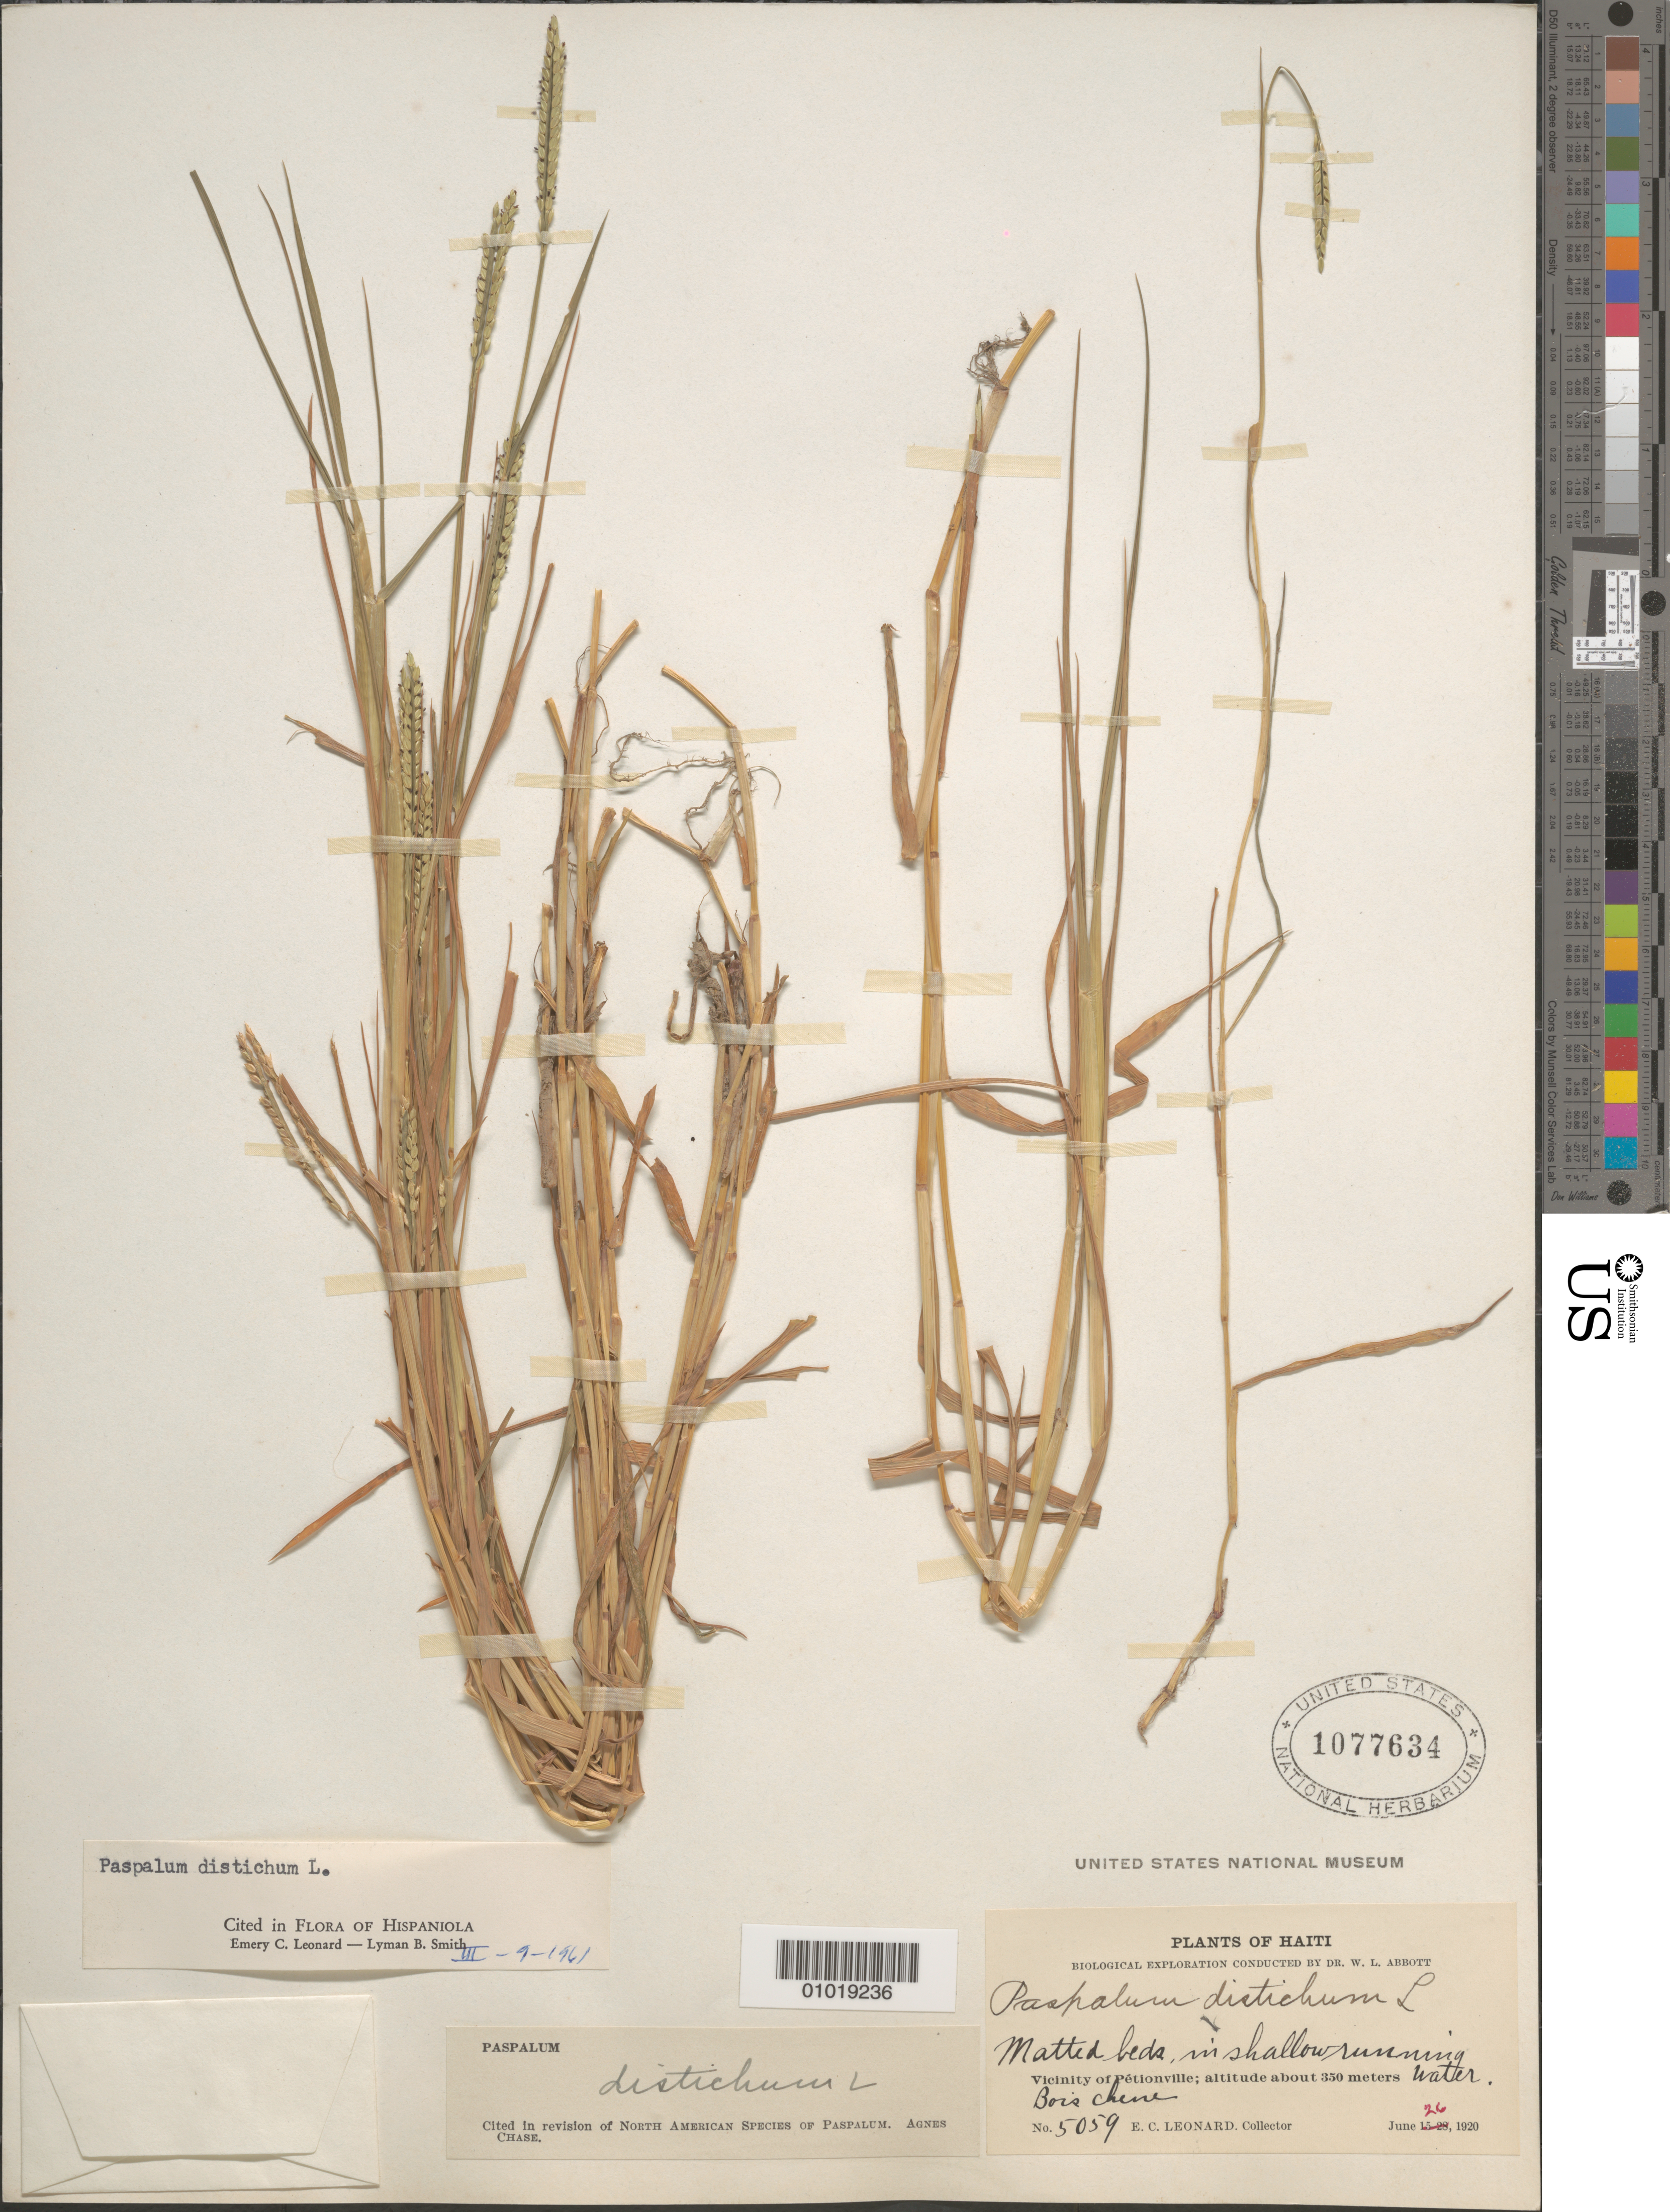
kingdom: Plantae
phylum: Tracheophyta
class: Liliopsida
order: Poales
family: Poaceae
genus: Paspalum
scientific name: Paspalum distichum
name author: L.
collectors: E. C. Leonard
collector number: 5059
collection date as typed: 26 Jun 1920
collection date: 1920-06-26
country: Haiti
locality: Vic. of Petionville,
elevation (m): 350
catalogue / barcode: US 1077634